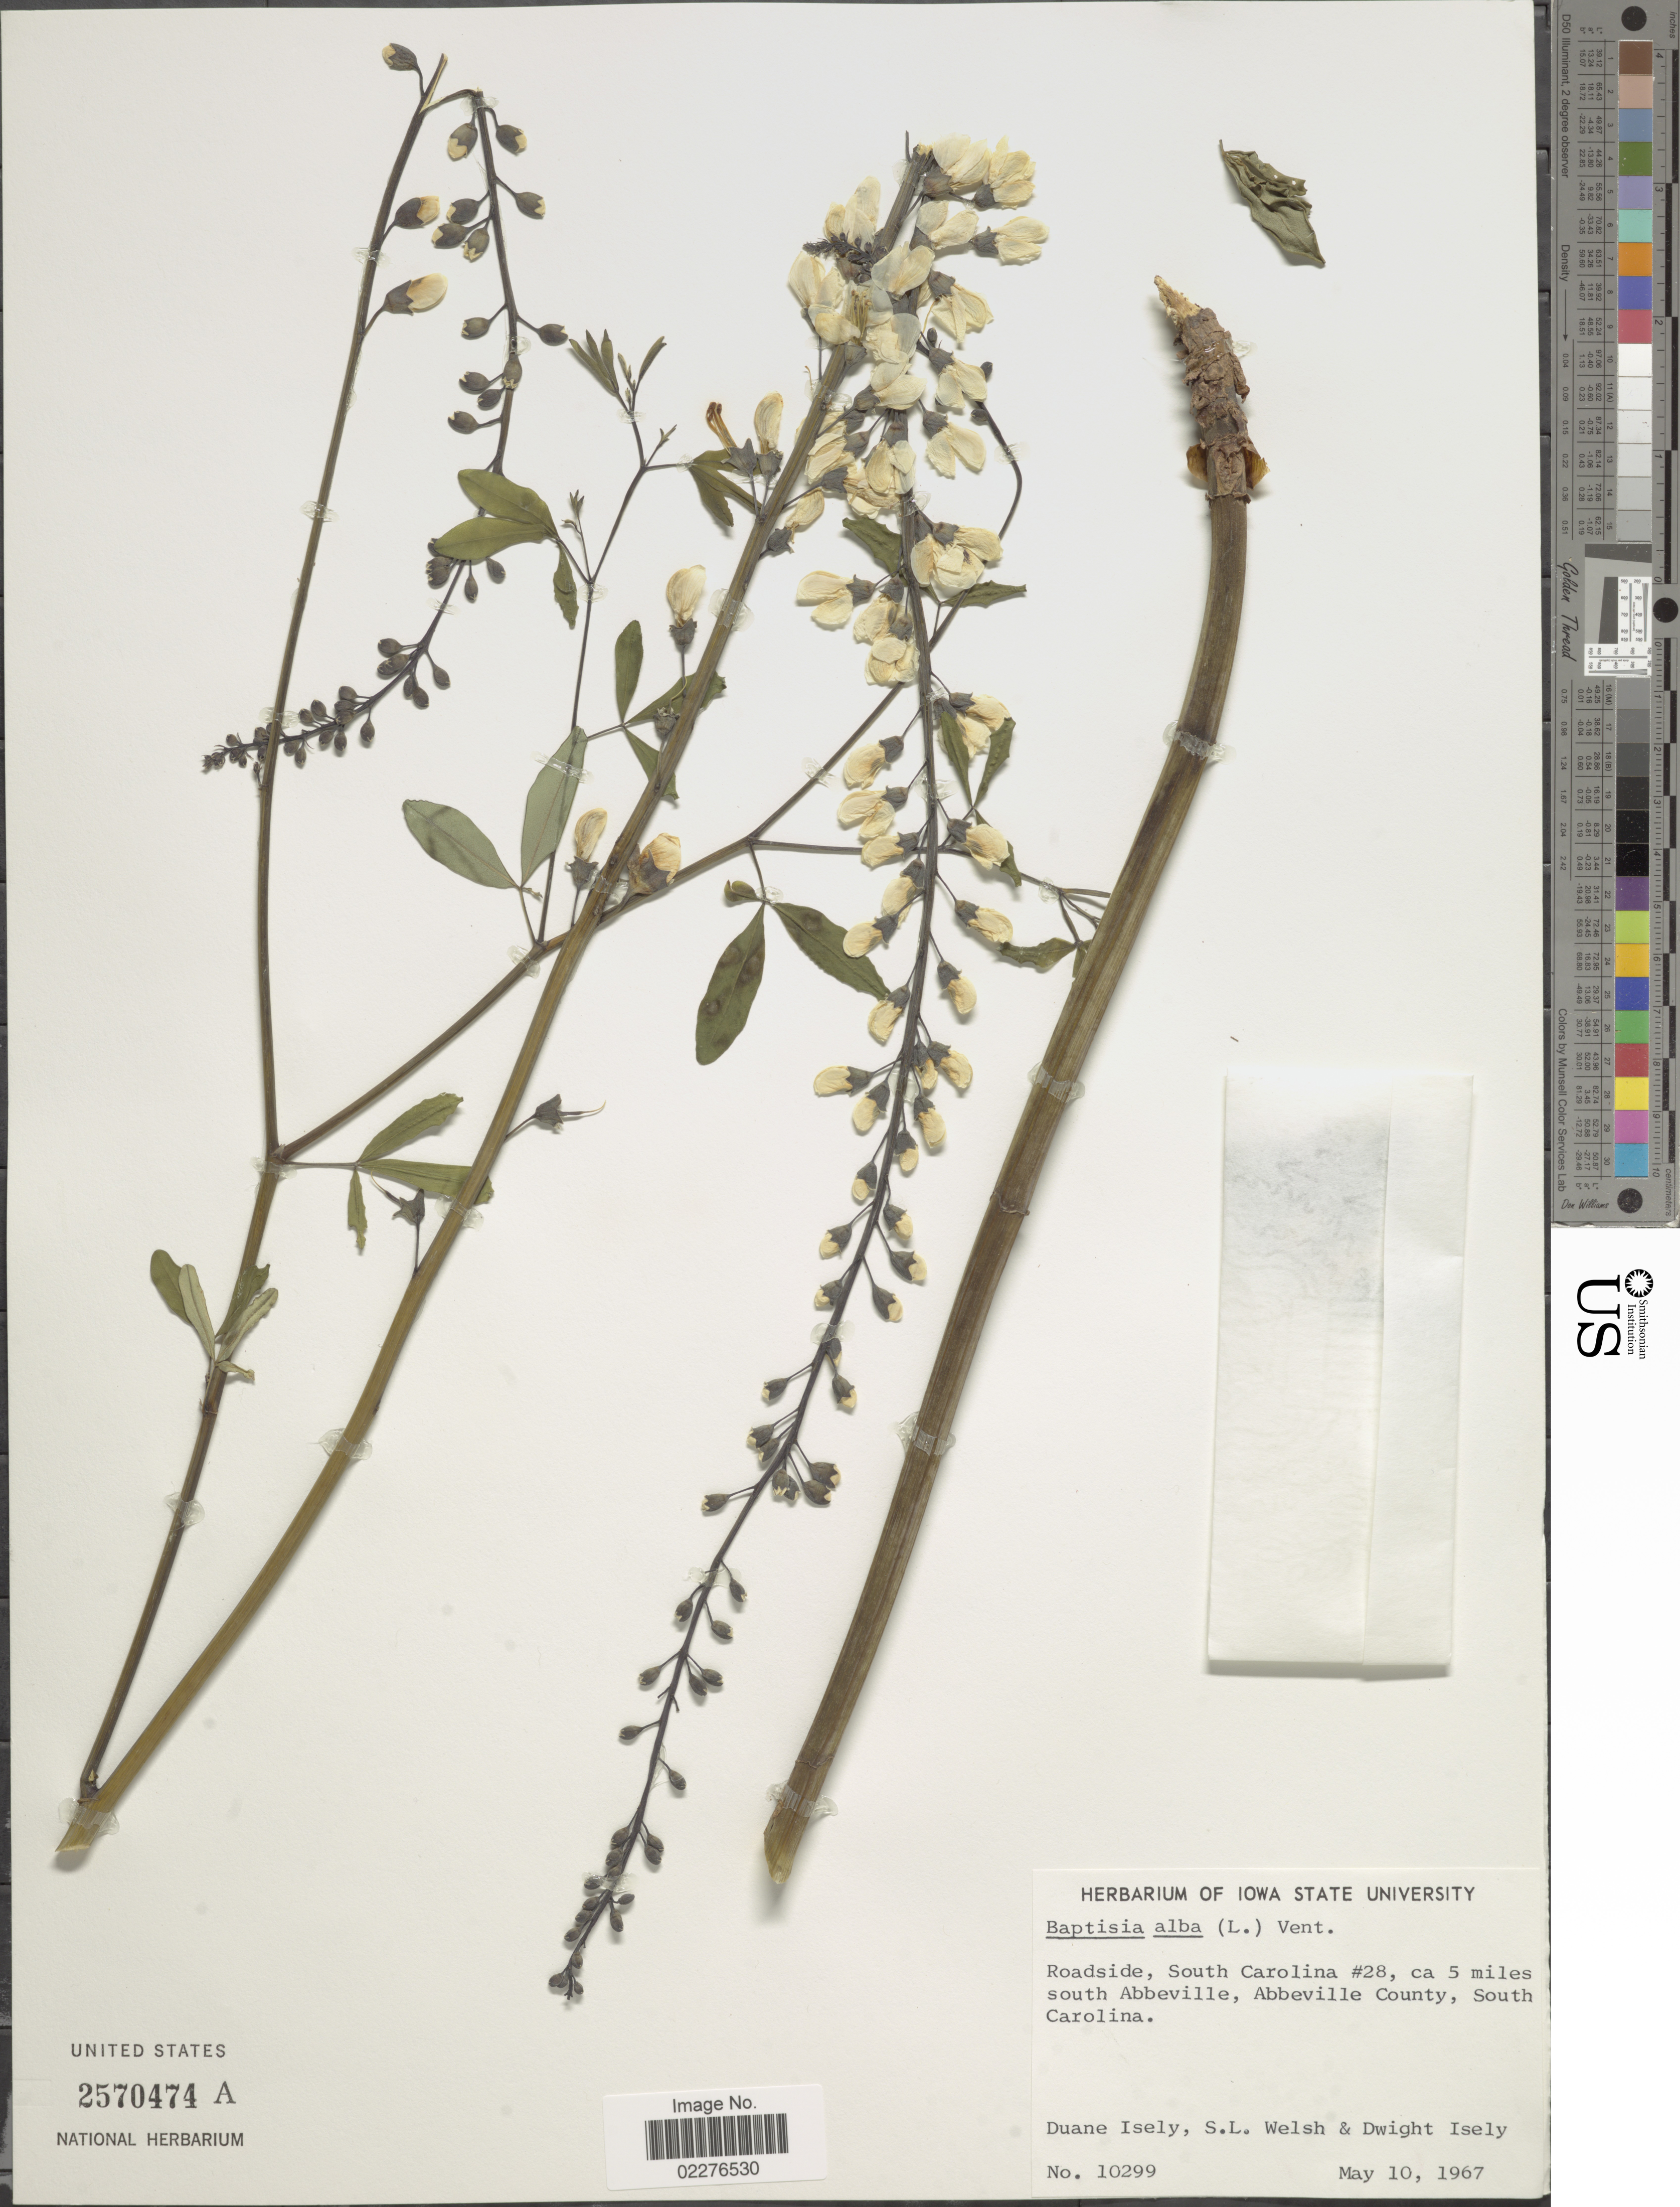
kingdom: Plantae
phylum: Tracheophyta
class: Magnoliopsida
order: Fabales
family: Fabaceae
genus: Baptisia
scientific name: Baptisia alba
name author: (L.) Vent.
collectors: D. Isely, S. Welsh & D. Isely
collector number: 10299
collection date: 1967-05-10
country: United States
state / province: South Carolina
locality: Roadside, South Carolina # 28, ca 5 miles south Abbeville, Abbeville County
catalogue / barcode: US 2570474A